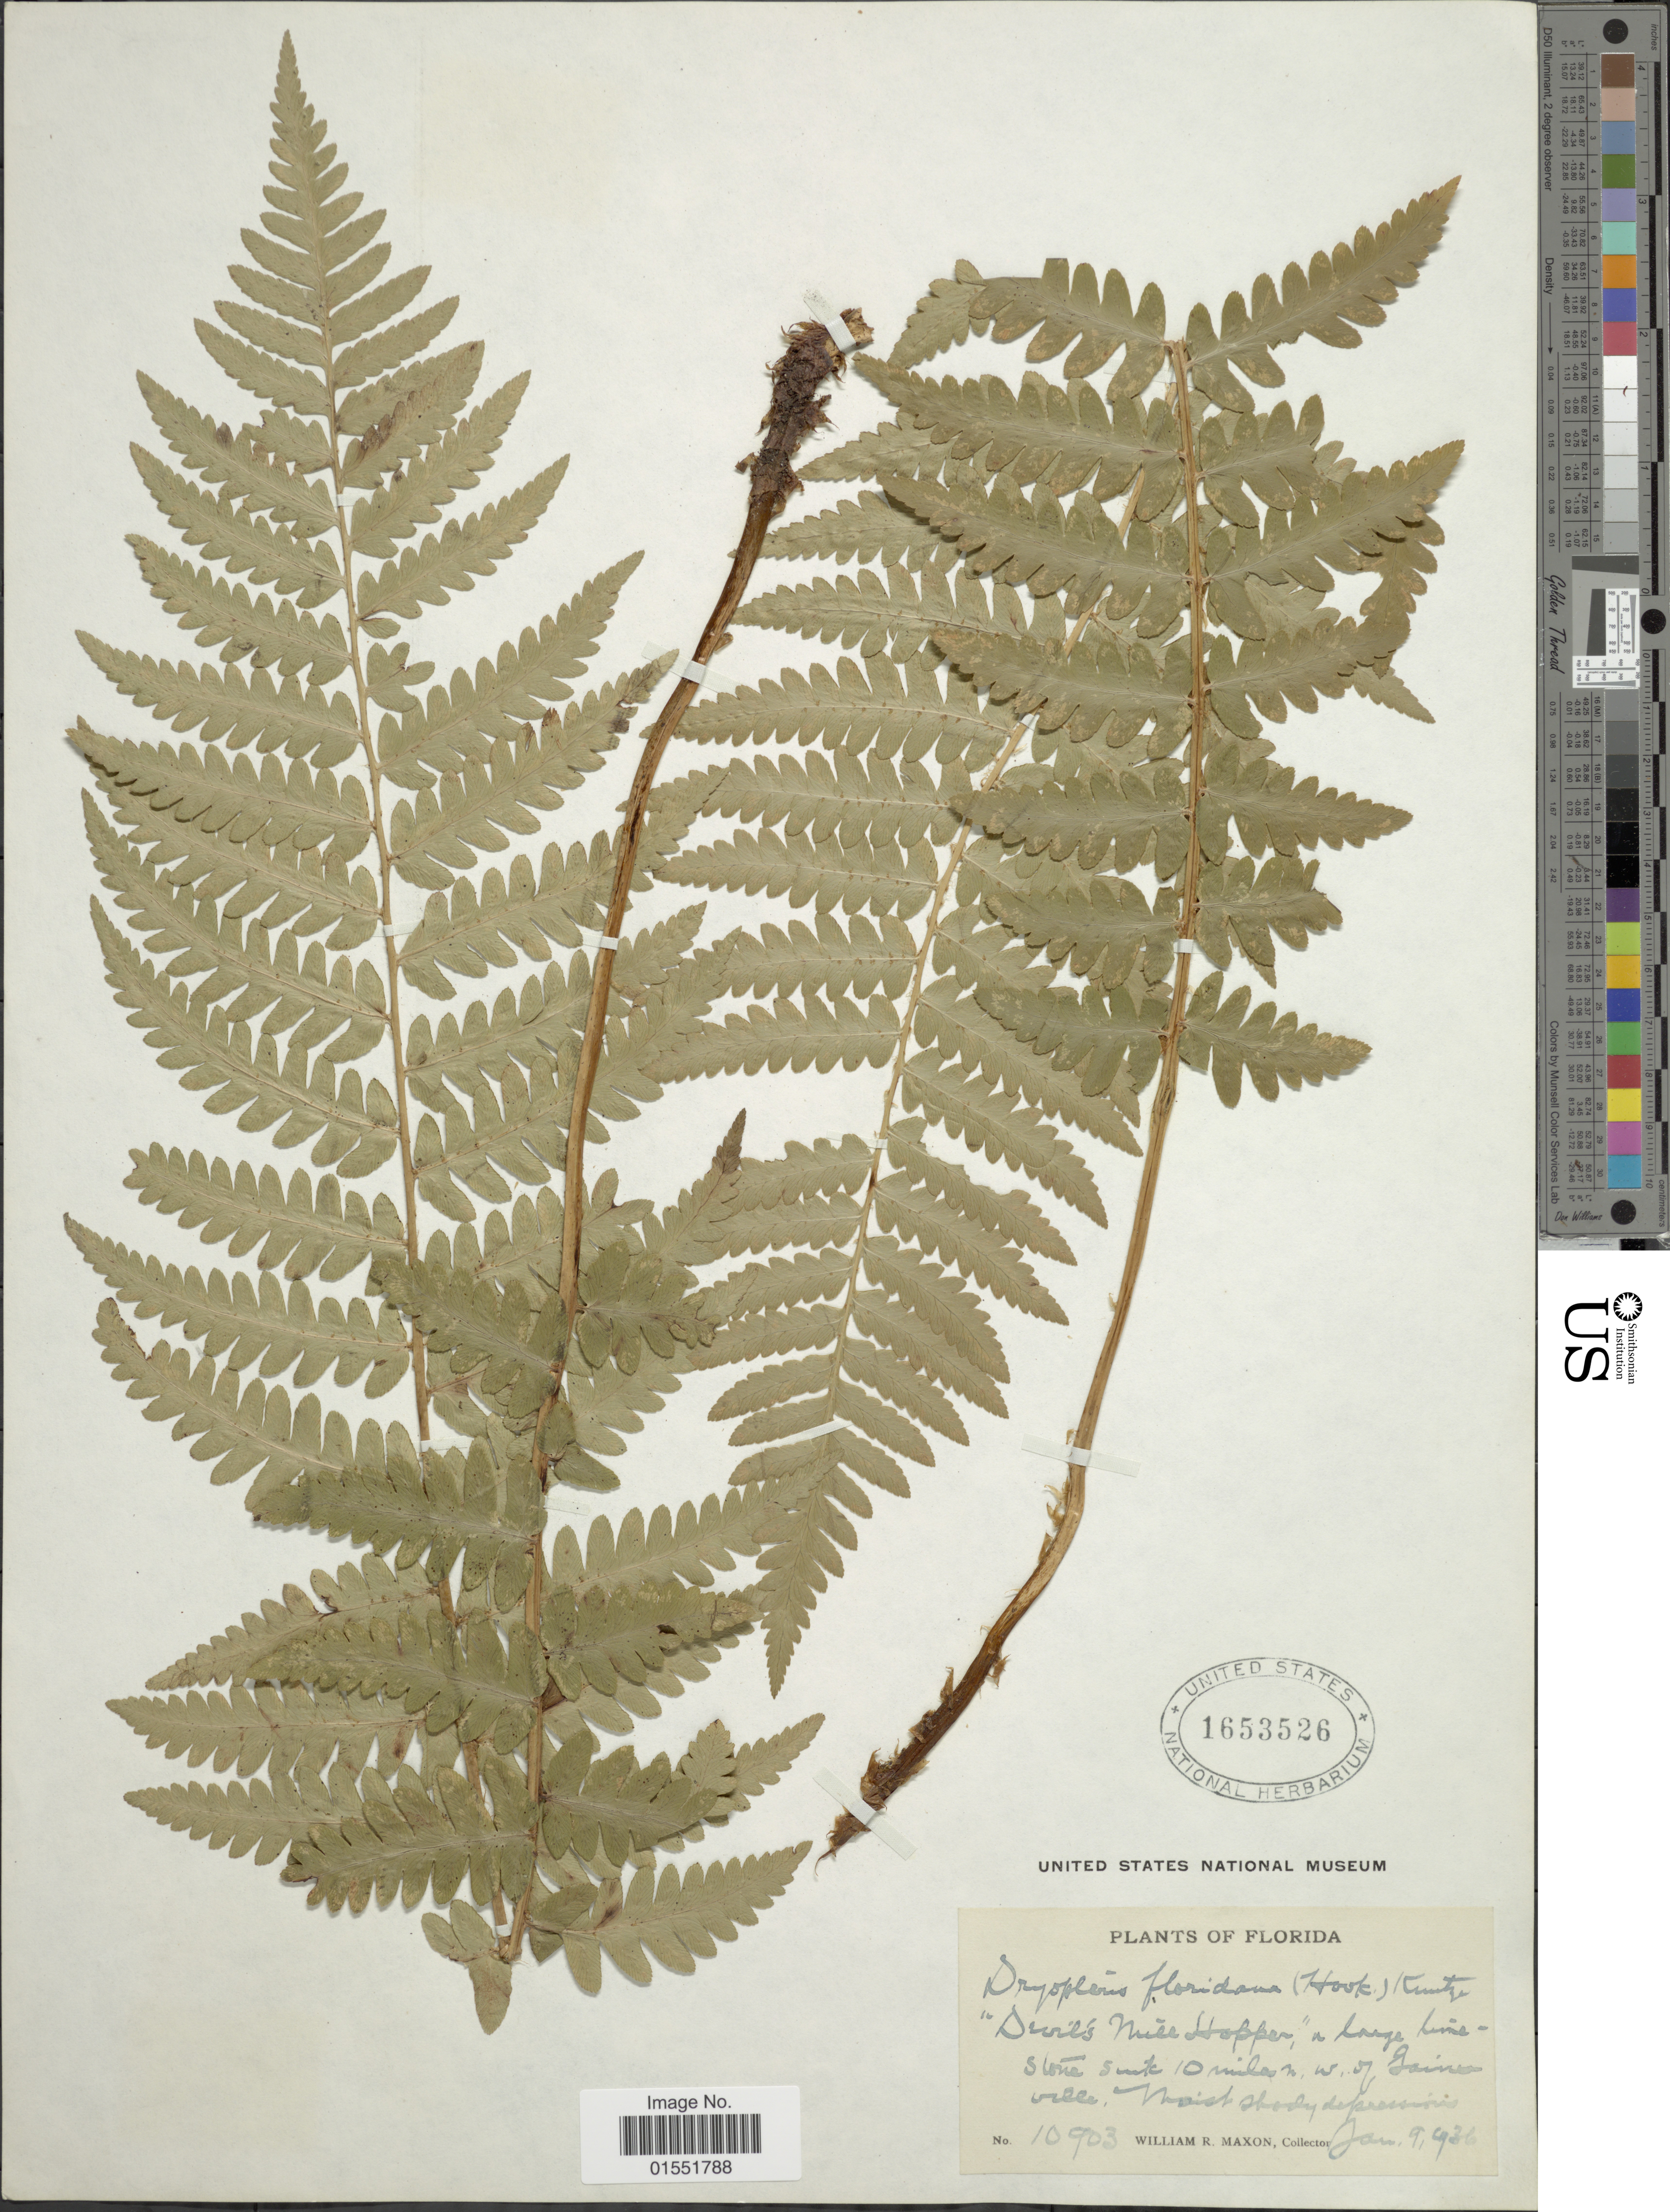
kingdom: Plantae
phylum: Tracheophyta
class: Polypodiopsida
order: Polypodiales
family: Dryopteridaceae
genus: Dryopteris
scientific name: Dryopteris ludoviciana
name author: (Kunze) Small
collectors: W. R. Maxon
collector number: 10903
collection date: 1936-01-09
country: United States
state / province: Florida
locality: Devil's Nutt Hopper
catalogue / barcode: US 1653526